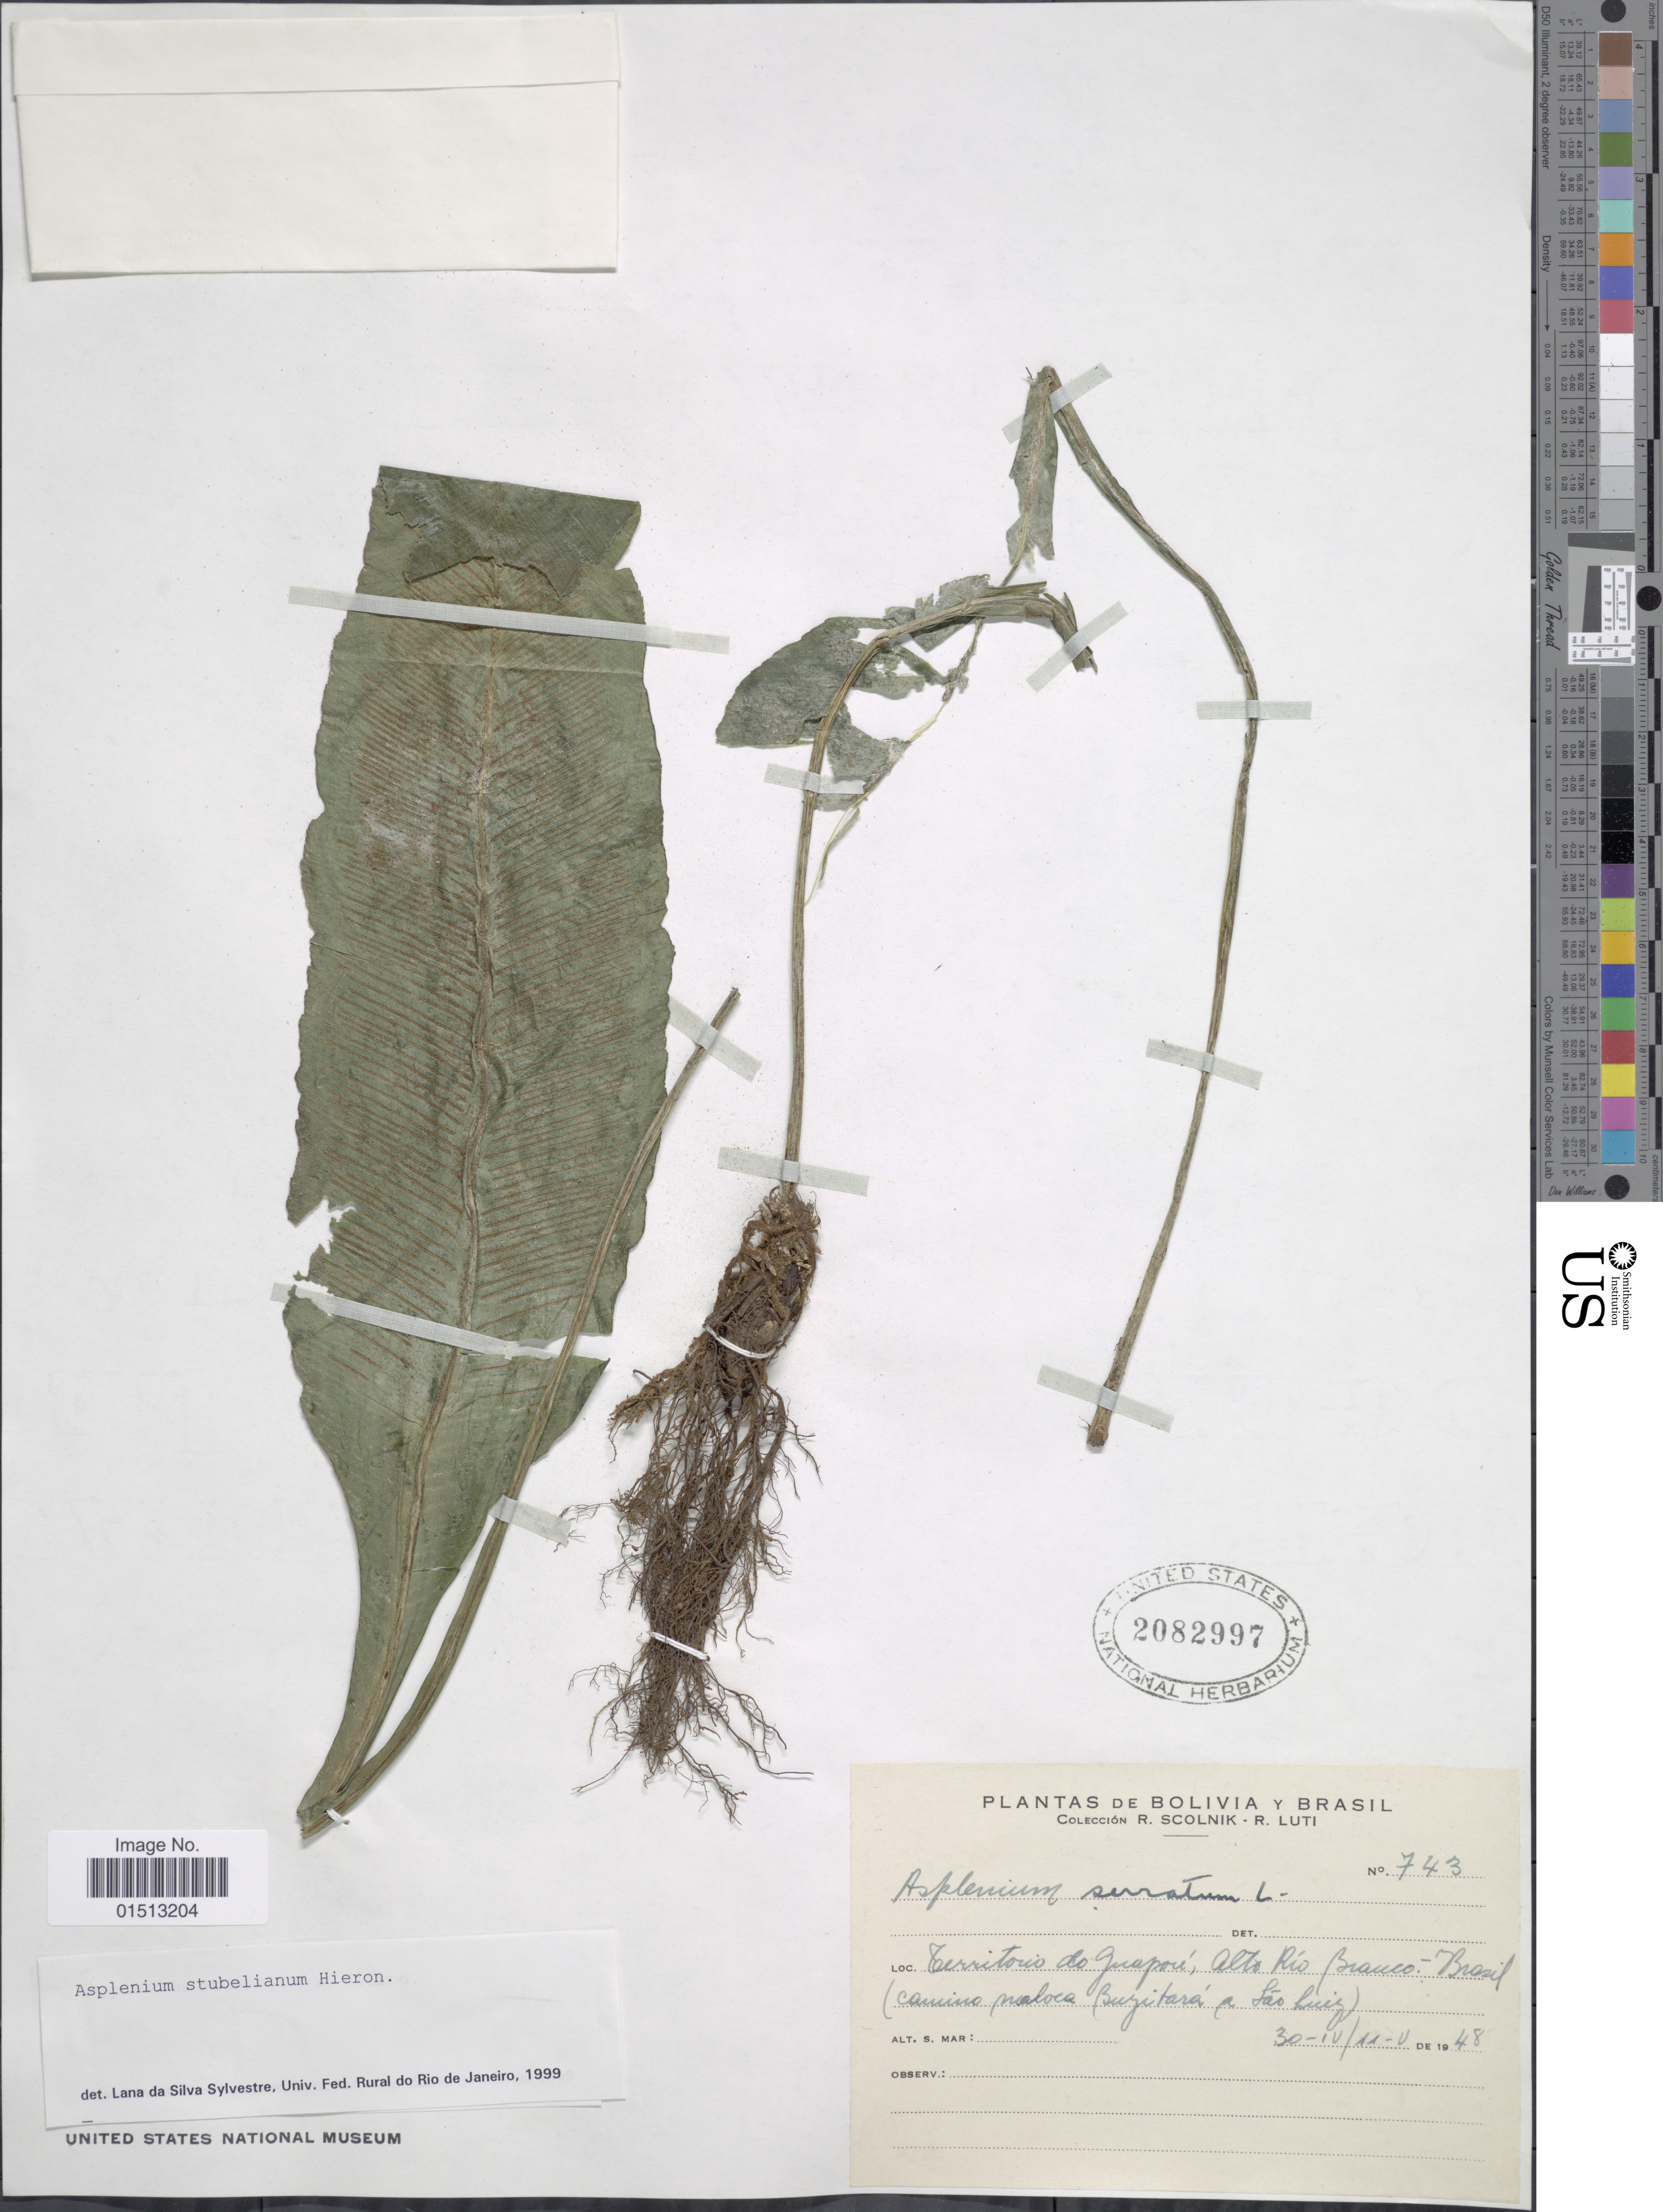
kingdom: Plantae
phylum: Tracheophyta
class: Polypodiopsida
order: Polypodiales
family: Aspleniaceae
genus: Asplenium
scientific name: Asplenium stuebelianum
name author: Hieron.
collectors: R. Scolnik & R. Luti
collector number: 743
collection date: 1948-04-30/1948-05-22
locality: Bolivia y Brazil, Cerritorio do Guaporé, Alto Rio Branco- Brazil (camino maloca Buzitara a Sao Luiz). [interpreted]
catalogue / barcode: US 2082997